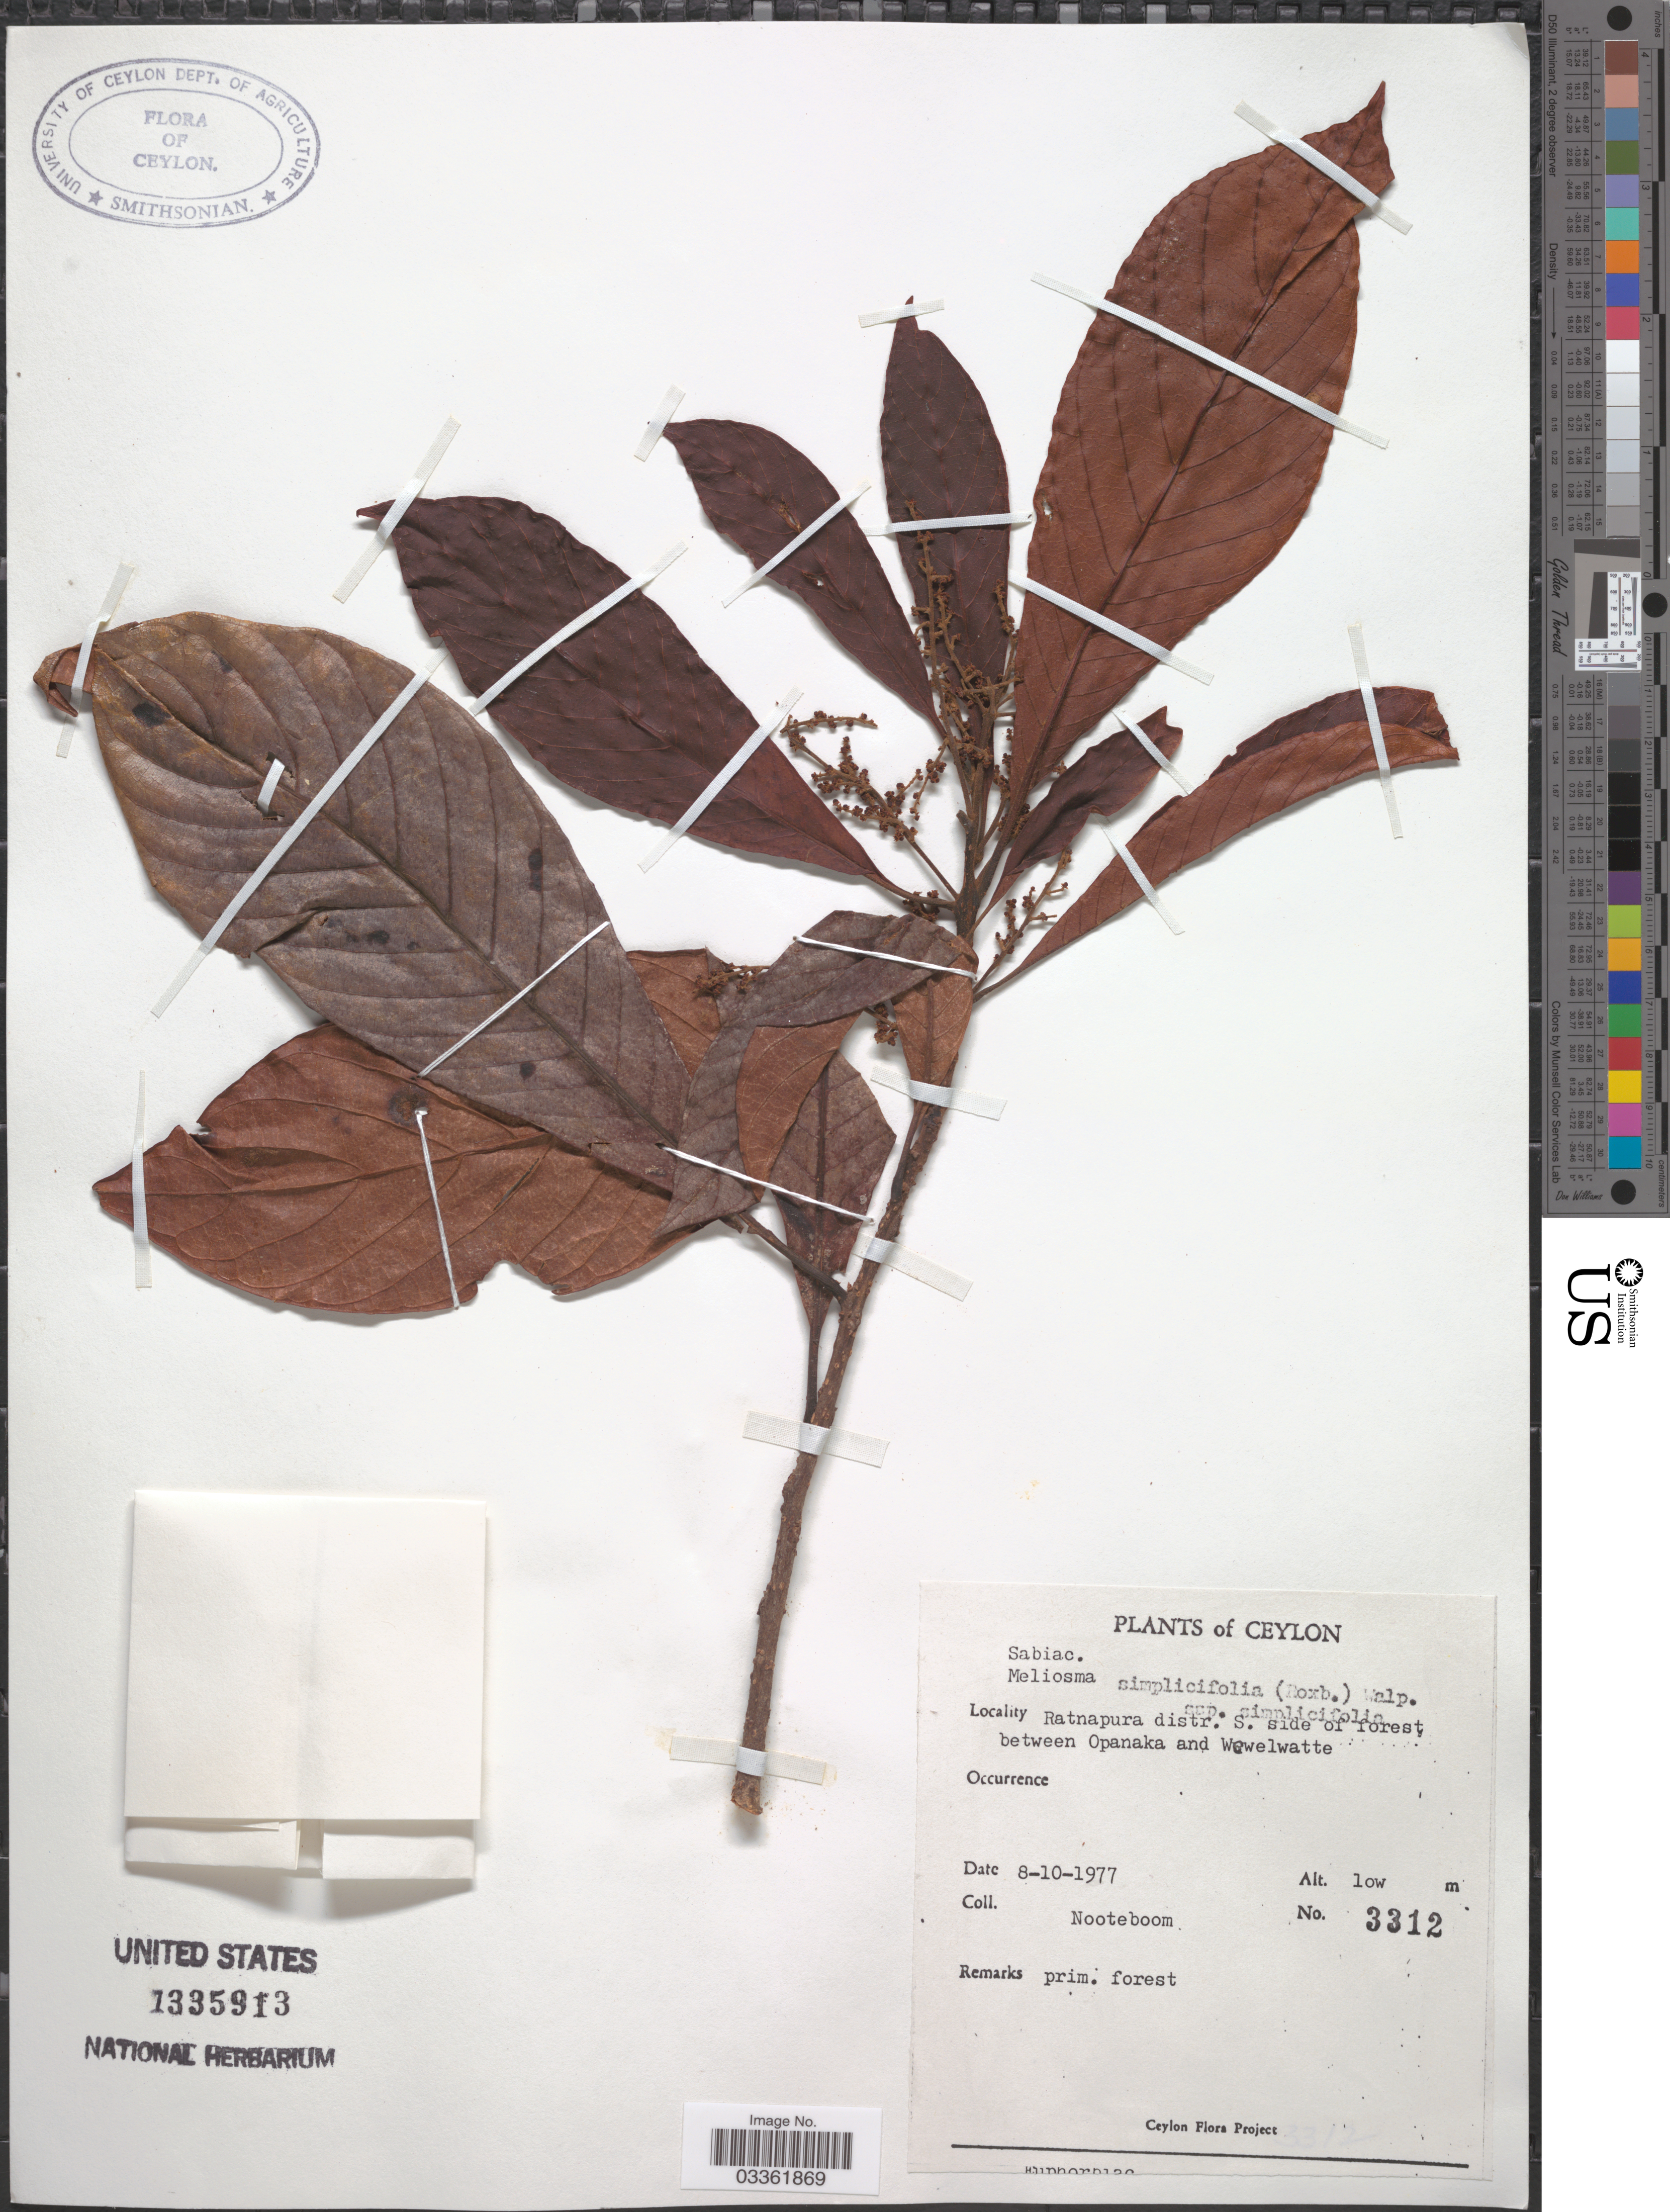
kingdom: Plantae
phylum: Tracheophyta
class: Magnoliopsida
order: Proteales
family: Sabiaceae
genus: Meliosma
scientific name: Meliosma simplicifolia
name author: (Roxb.) Walp.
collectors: Nooteboom, --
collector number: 3312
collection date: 1977-10-08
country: Sri Lanka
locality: Ceylon, Ratnapura distr. S. side of forest between Opanaka and Wewelwatte.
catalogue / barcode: US 1335913